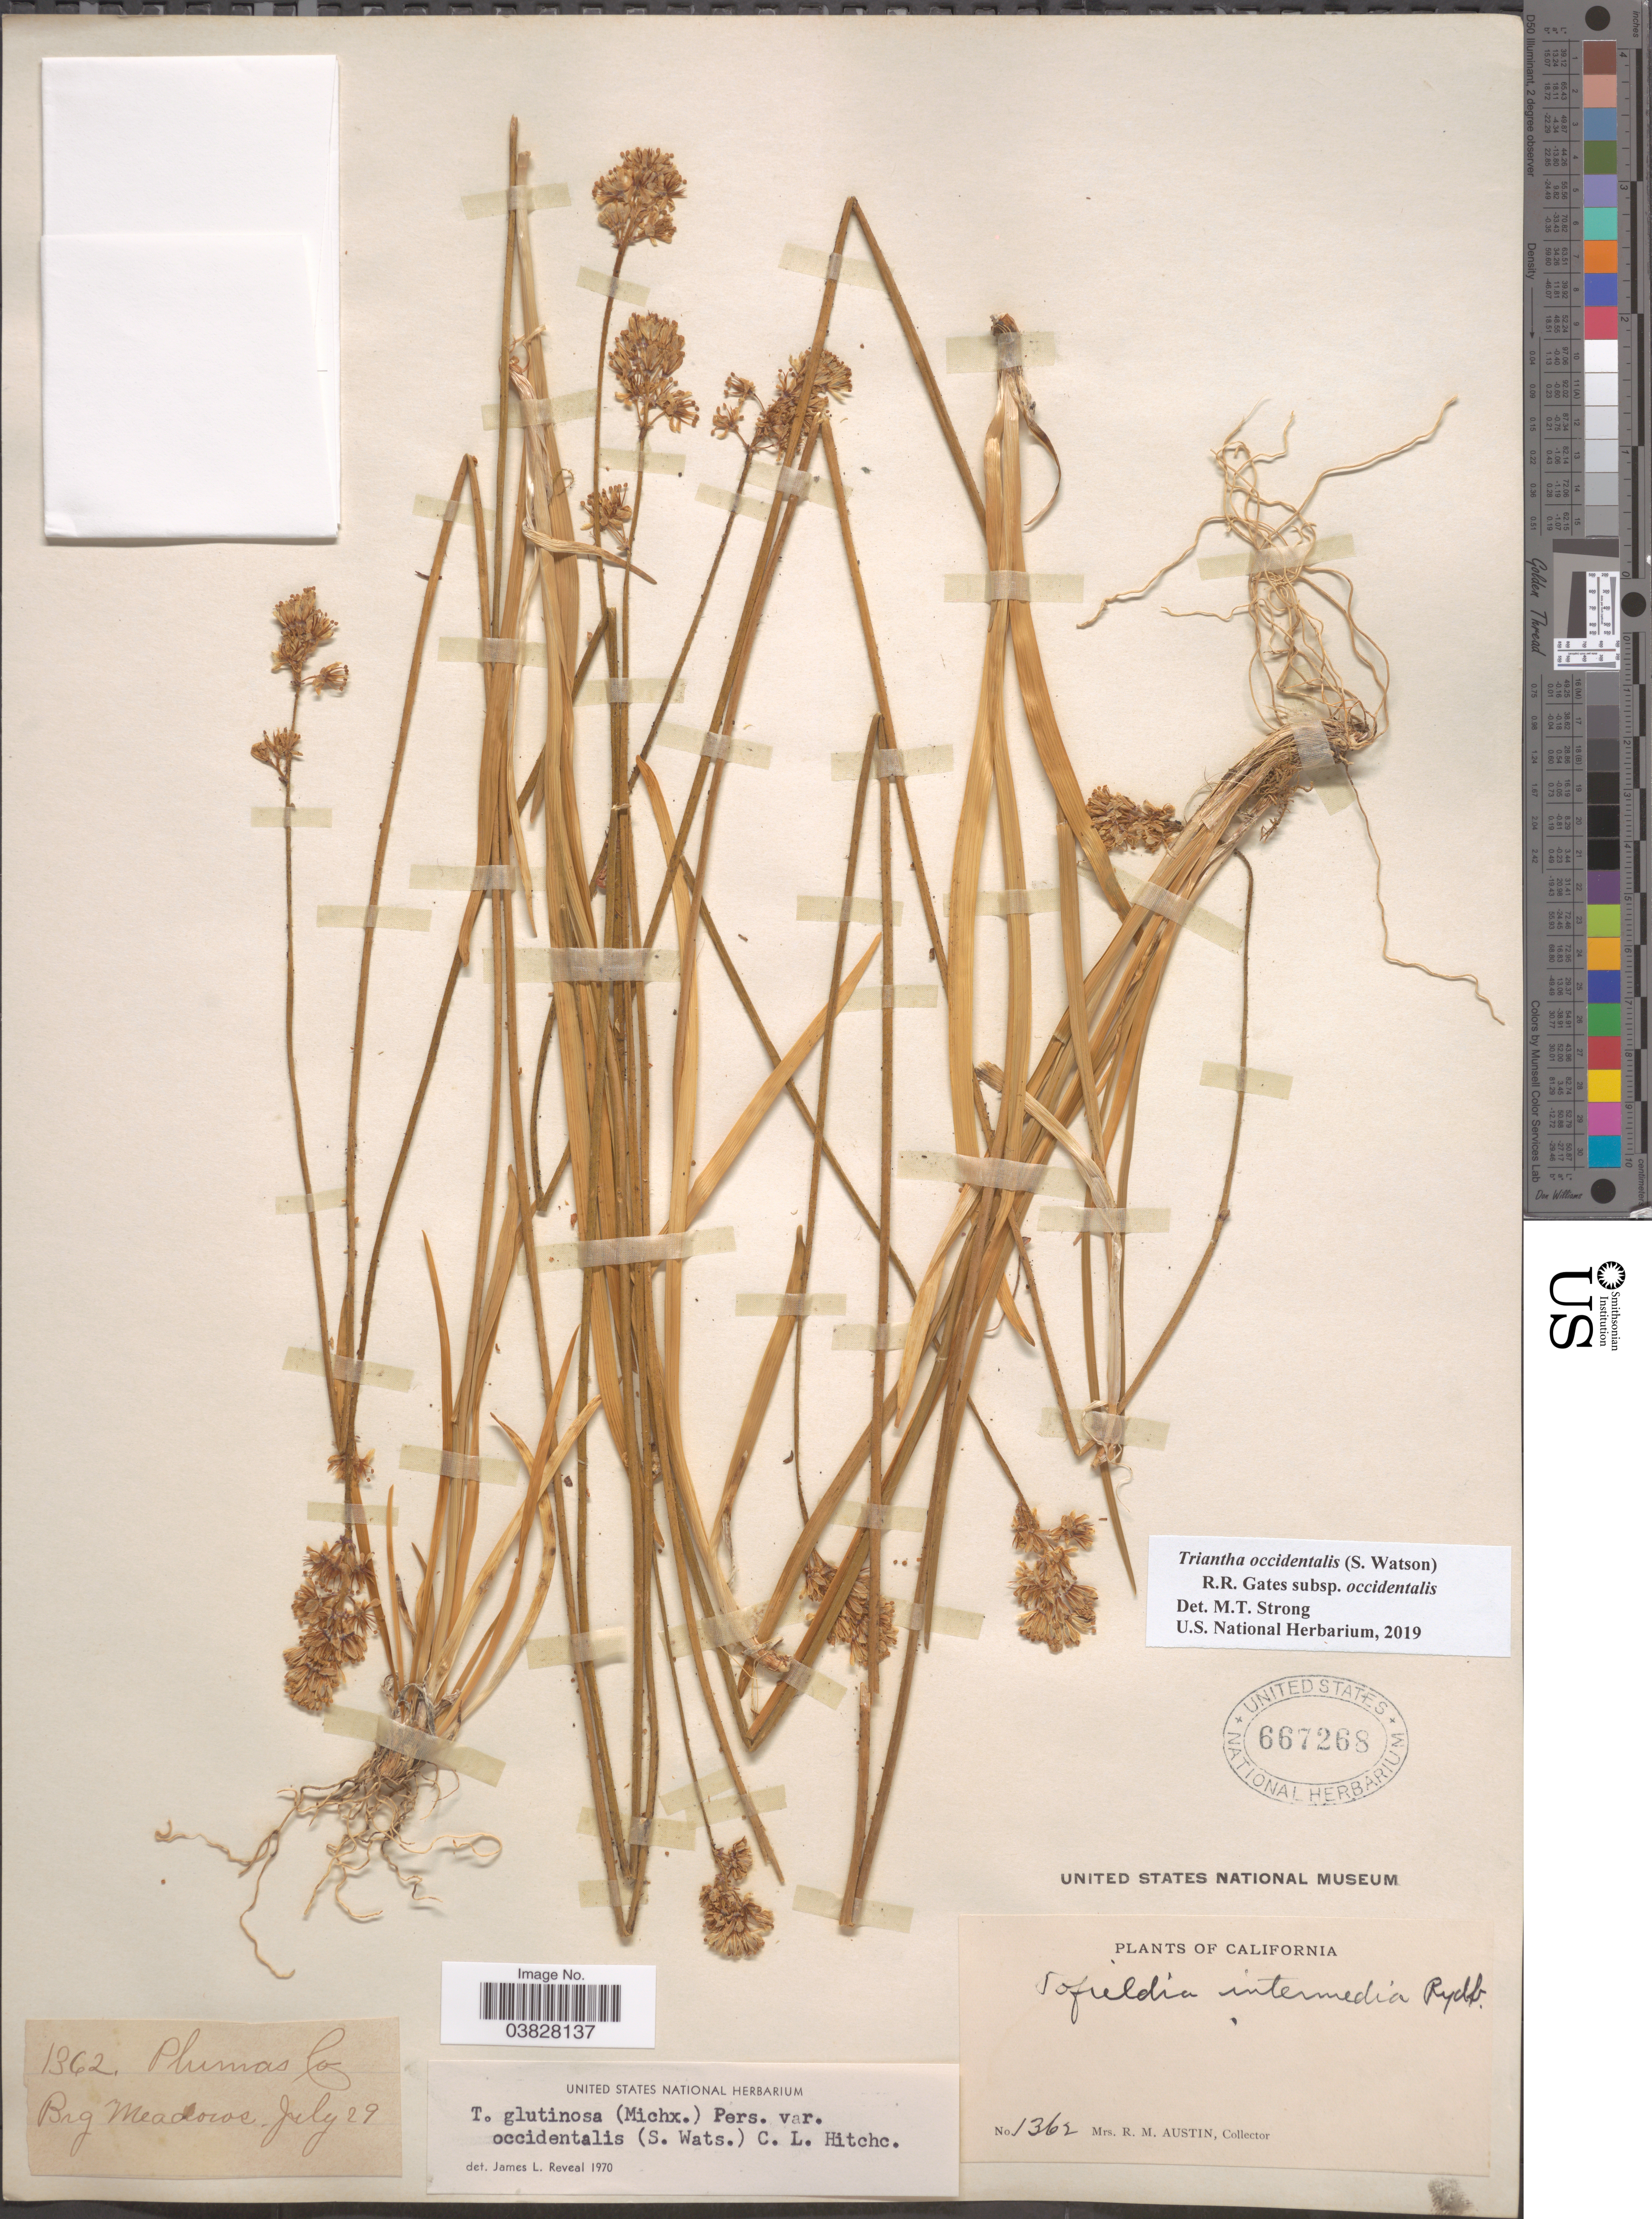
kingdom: Plantae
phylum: Tracheophyta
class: Liliopsida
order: Alismatales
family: Tofieldiaceae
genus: Triantha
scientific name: Triantha occidentalis subsp. occidentalis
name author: (S. Watson) R.R. Gates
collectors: R. Austin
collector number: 1362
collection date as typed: Transcribed d/m/y: /7/29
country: United States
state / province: California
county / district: Plumas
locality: Plumas Co. Big Meadows.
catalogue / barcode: US 662768